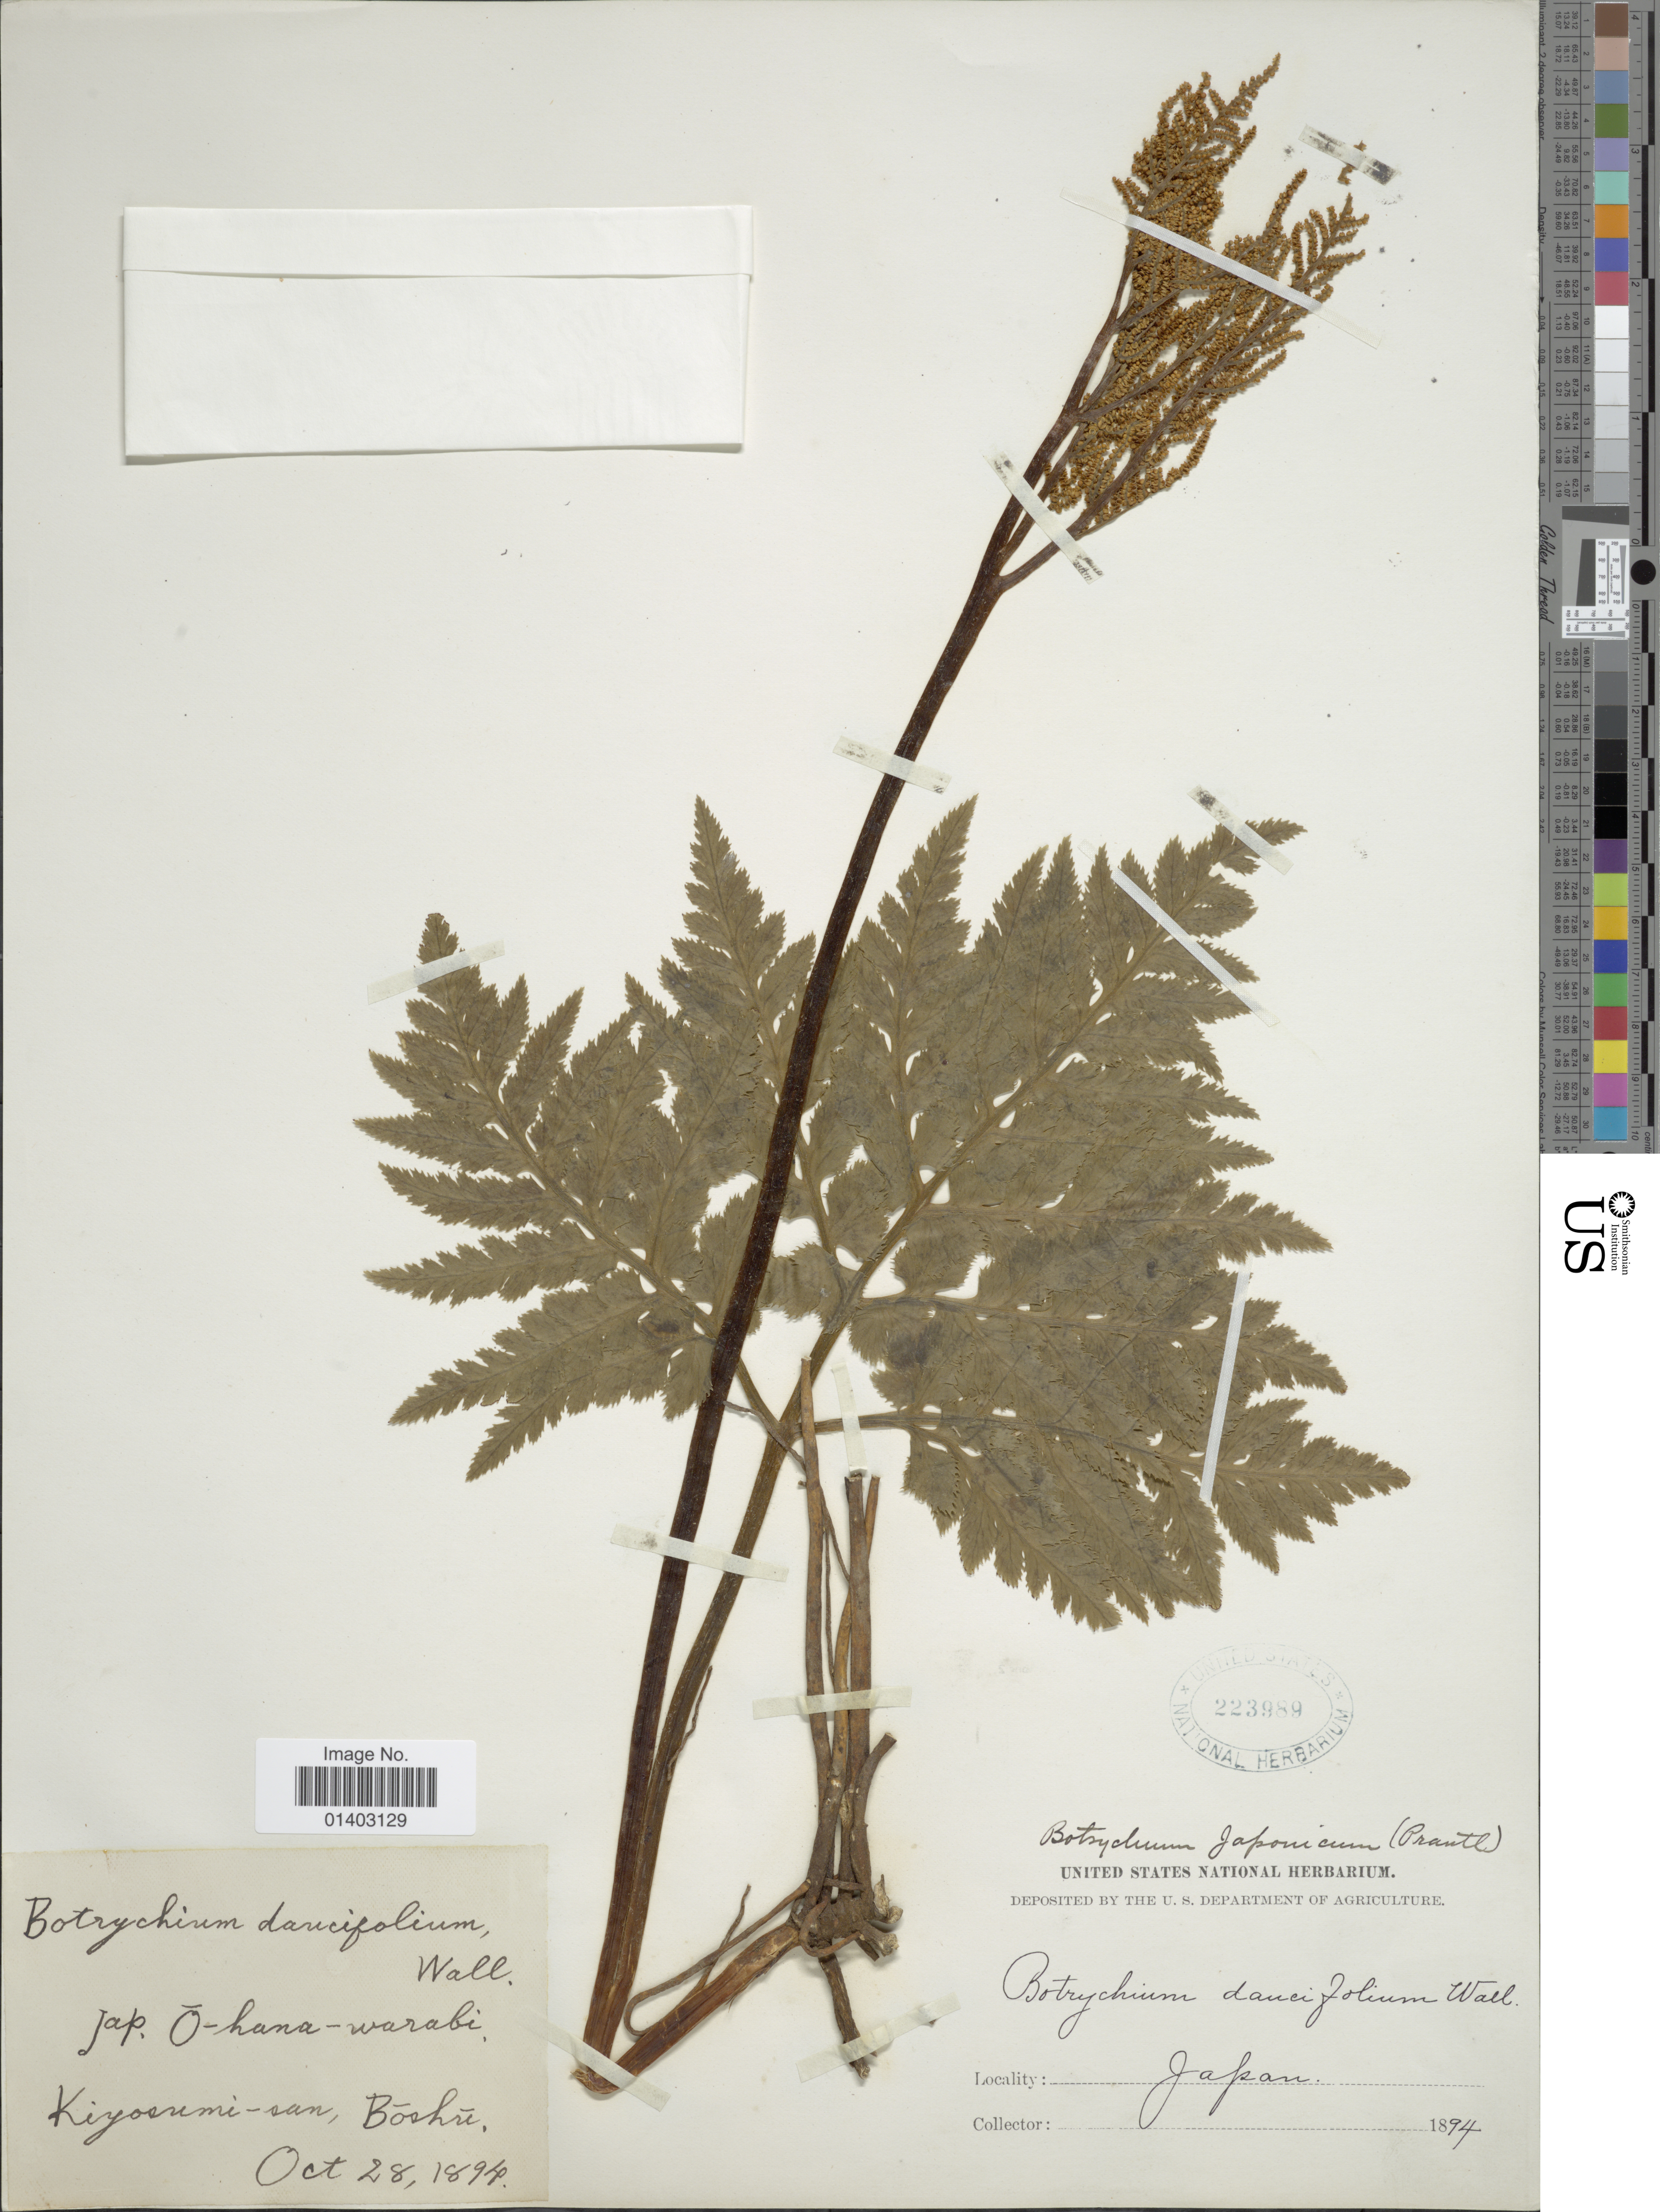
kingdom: Plantae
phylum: Tracheophyta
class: Polypodiopsida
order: Ophioglossales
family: Ophioglossaceae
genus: Botrychium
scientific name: Botrychium daucifolium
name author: (Wall.) Hook. & Grev.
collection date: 1894-10-28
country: Japan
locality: Kiyosumi-san, Bōshū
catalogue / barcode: US 223989